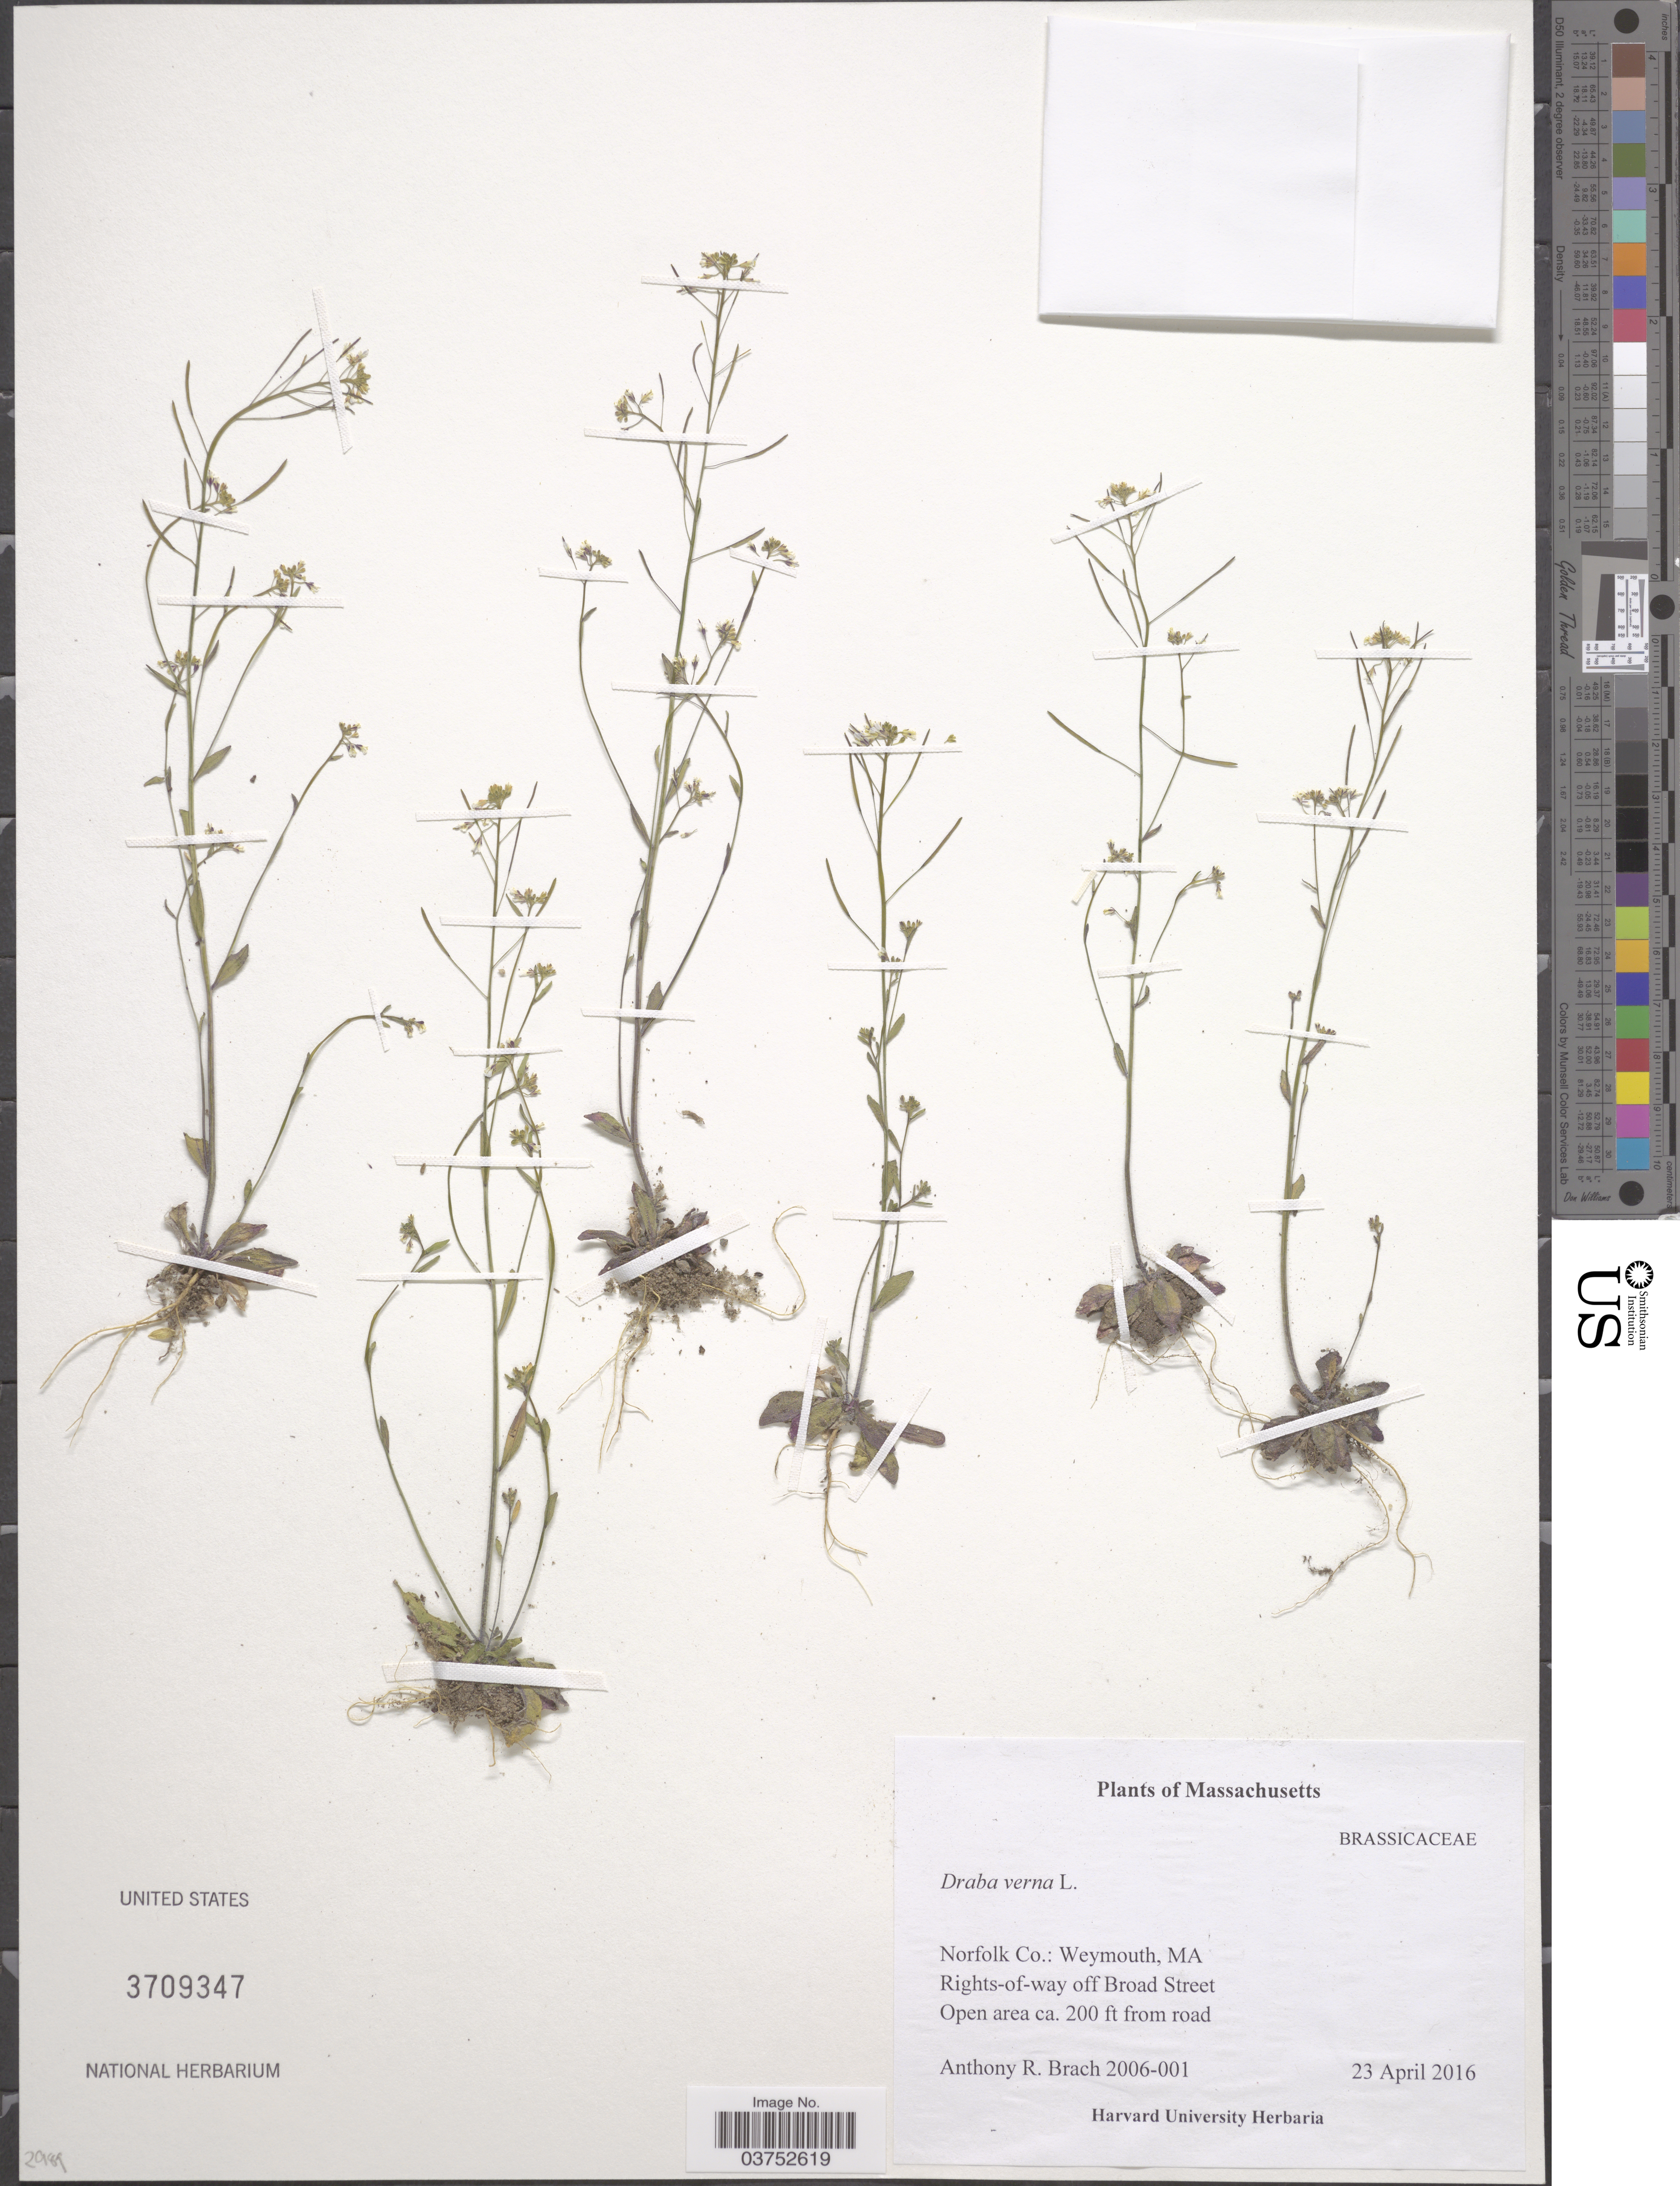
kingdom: Plantae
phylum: Tracheophyta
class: Magnoliopsida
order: Brassicales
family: Brassicaceae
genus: Draba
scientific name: Draba verna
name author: L.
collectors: A. Brach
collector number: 2006-001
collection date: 2016-04-23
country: United States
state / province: Massachusetts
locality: Norfolk Co.: Weymouth. Rights-of-way off Broad Street. Open area ca. 200 ft from road.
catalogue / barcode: US 3709347